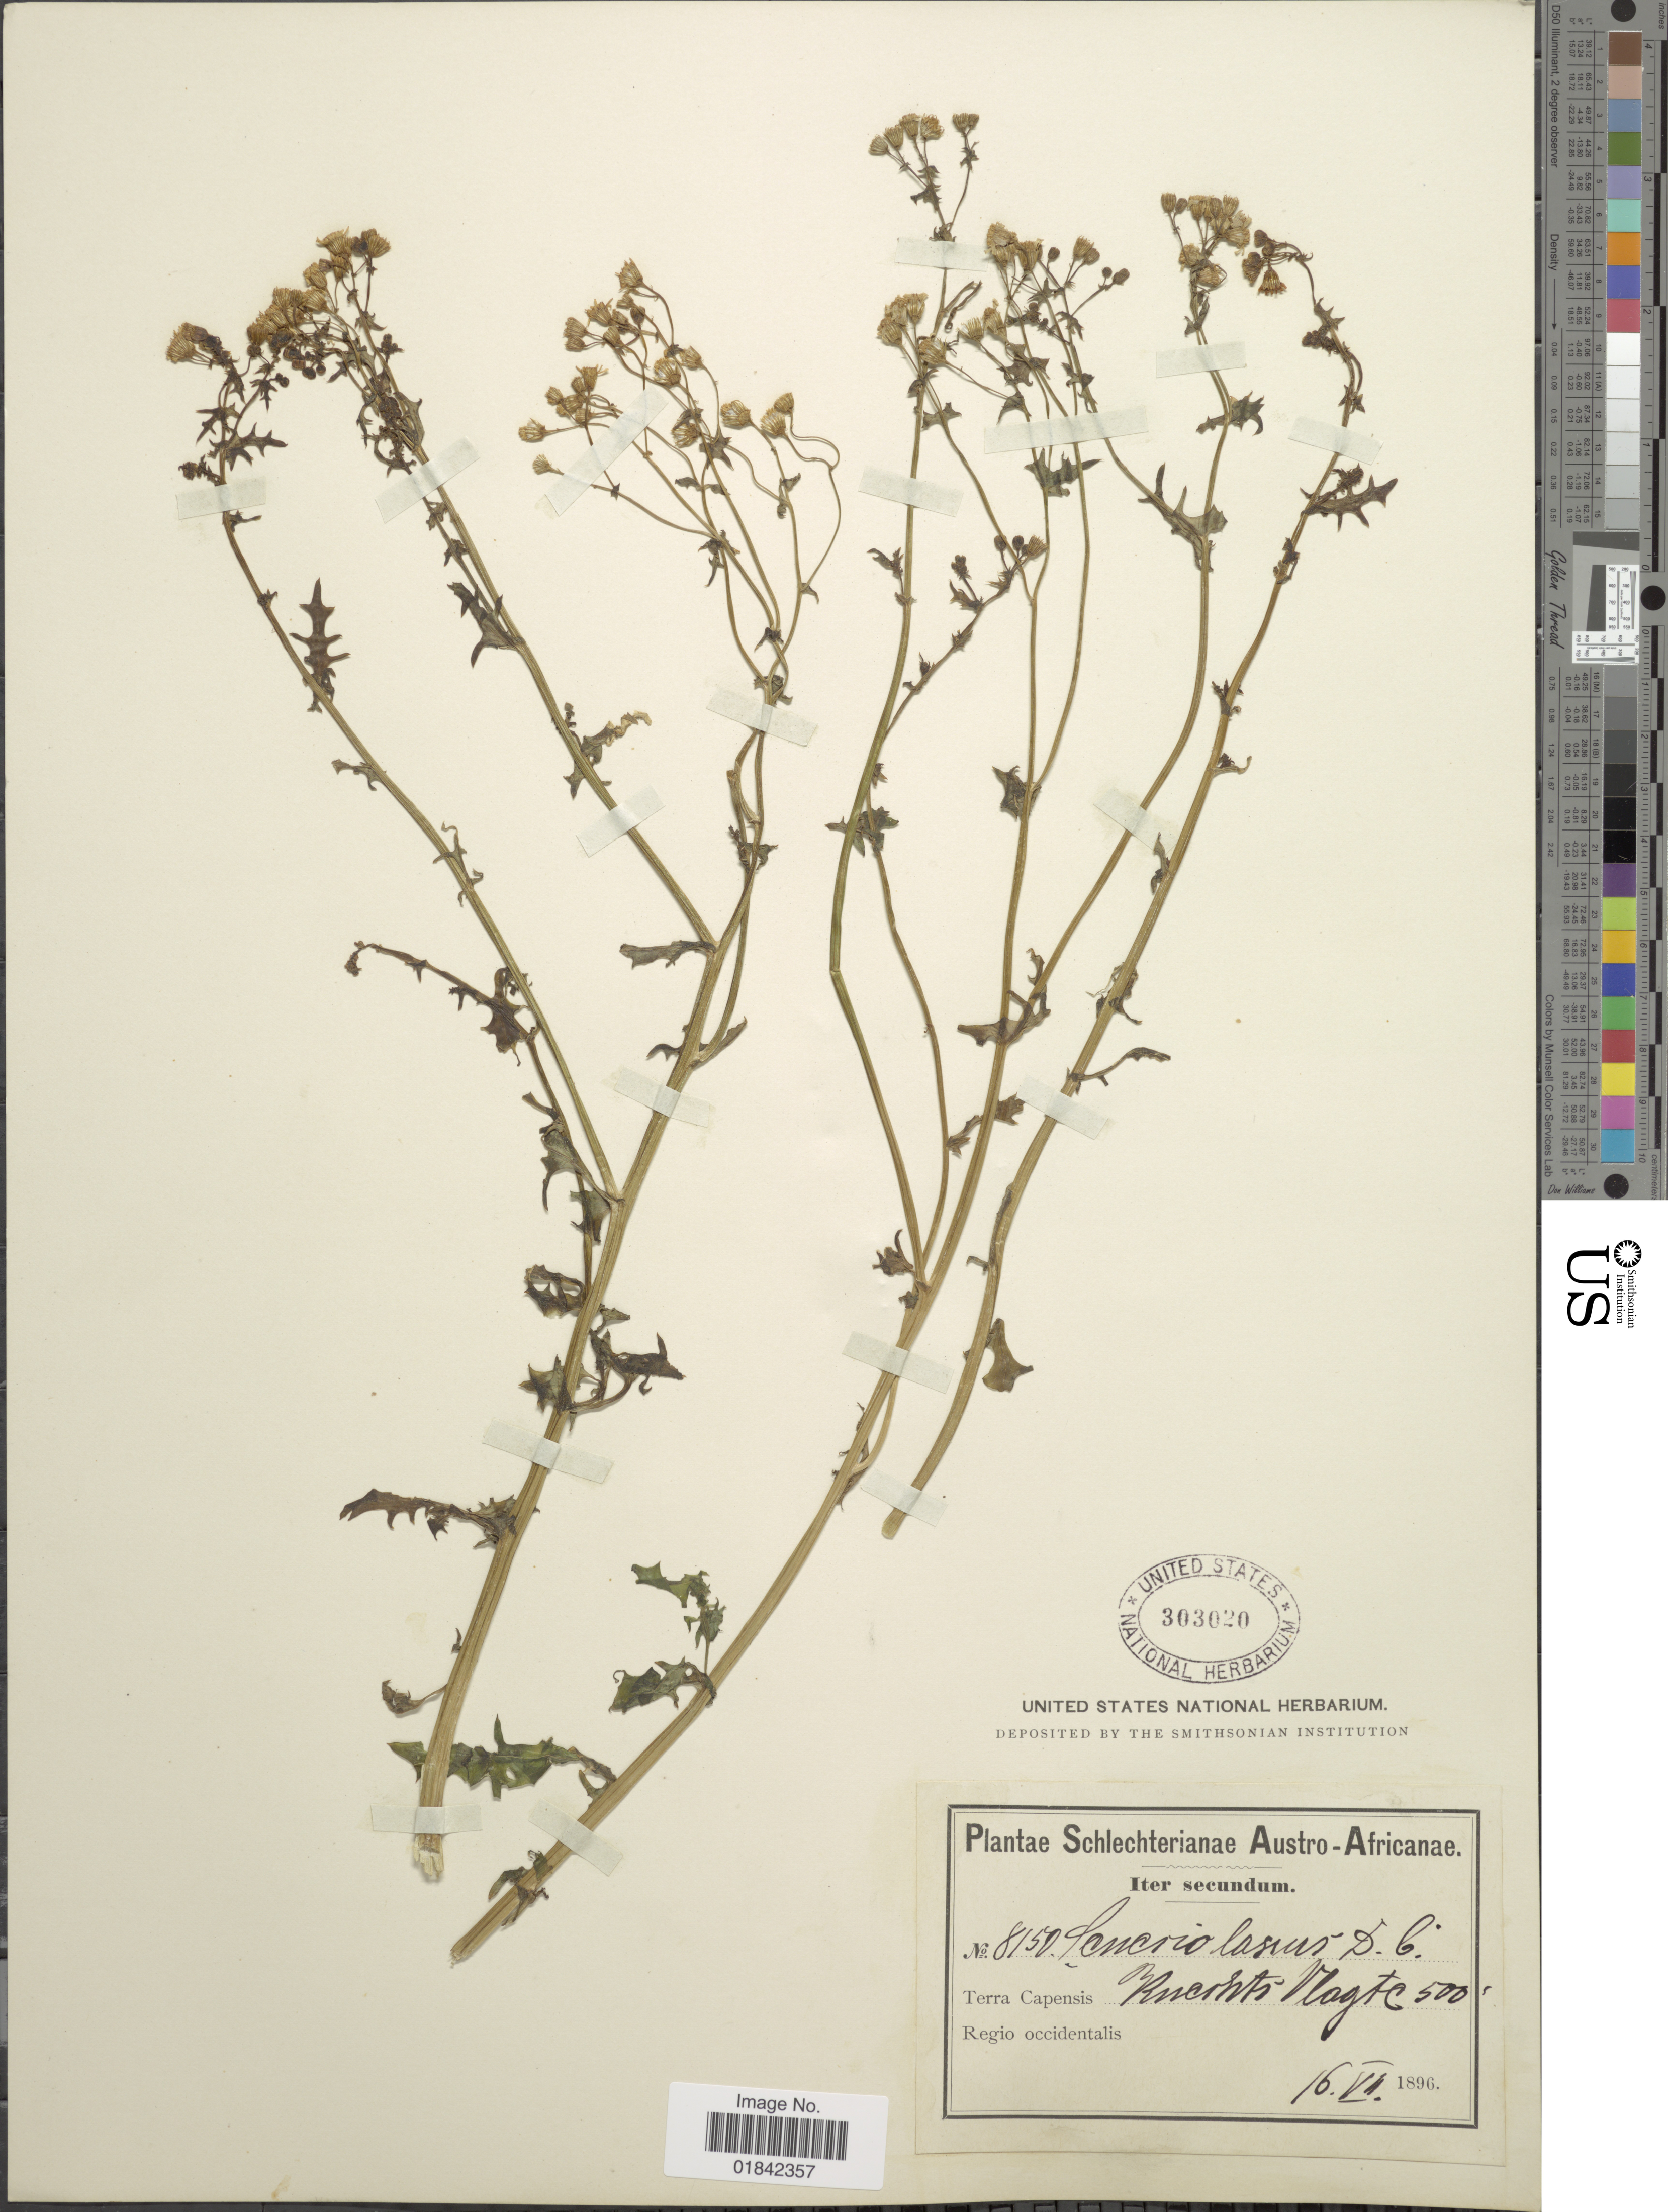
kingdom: Plantae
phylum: Tracheophyta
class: Magnoliopsida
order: Asterales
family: Asteraceae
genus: Senecio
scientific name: Senecio laxus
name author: DC.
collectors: Schlechter, --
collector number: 8150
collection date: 1896-06-16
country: South Africa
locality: Austro- Africanae, Terra Capensis, Regio occidentalis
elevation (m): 152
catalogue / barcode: US 303020